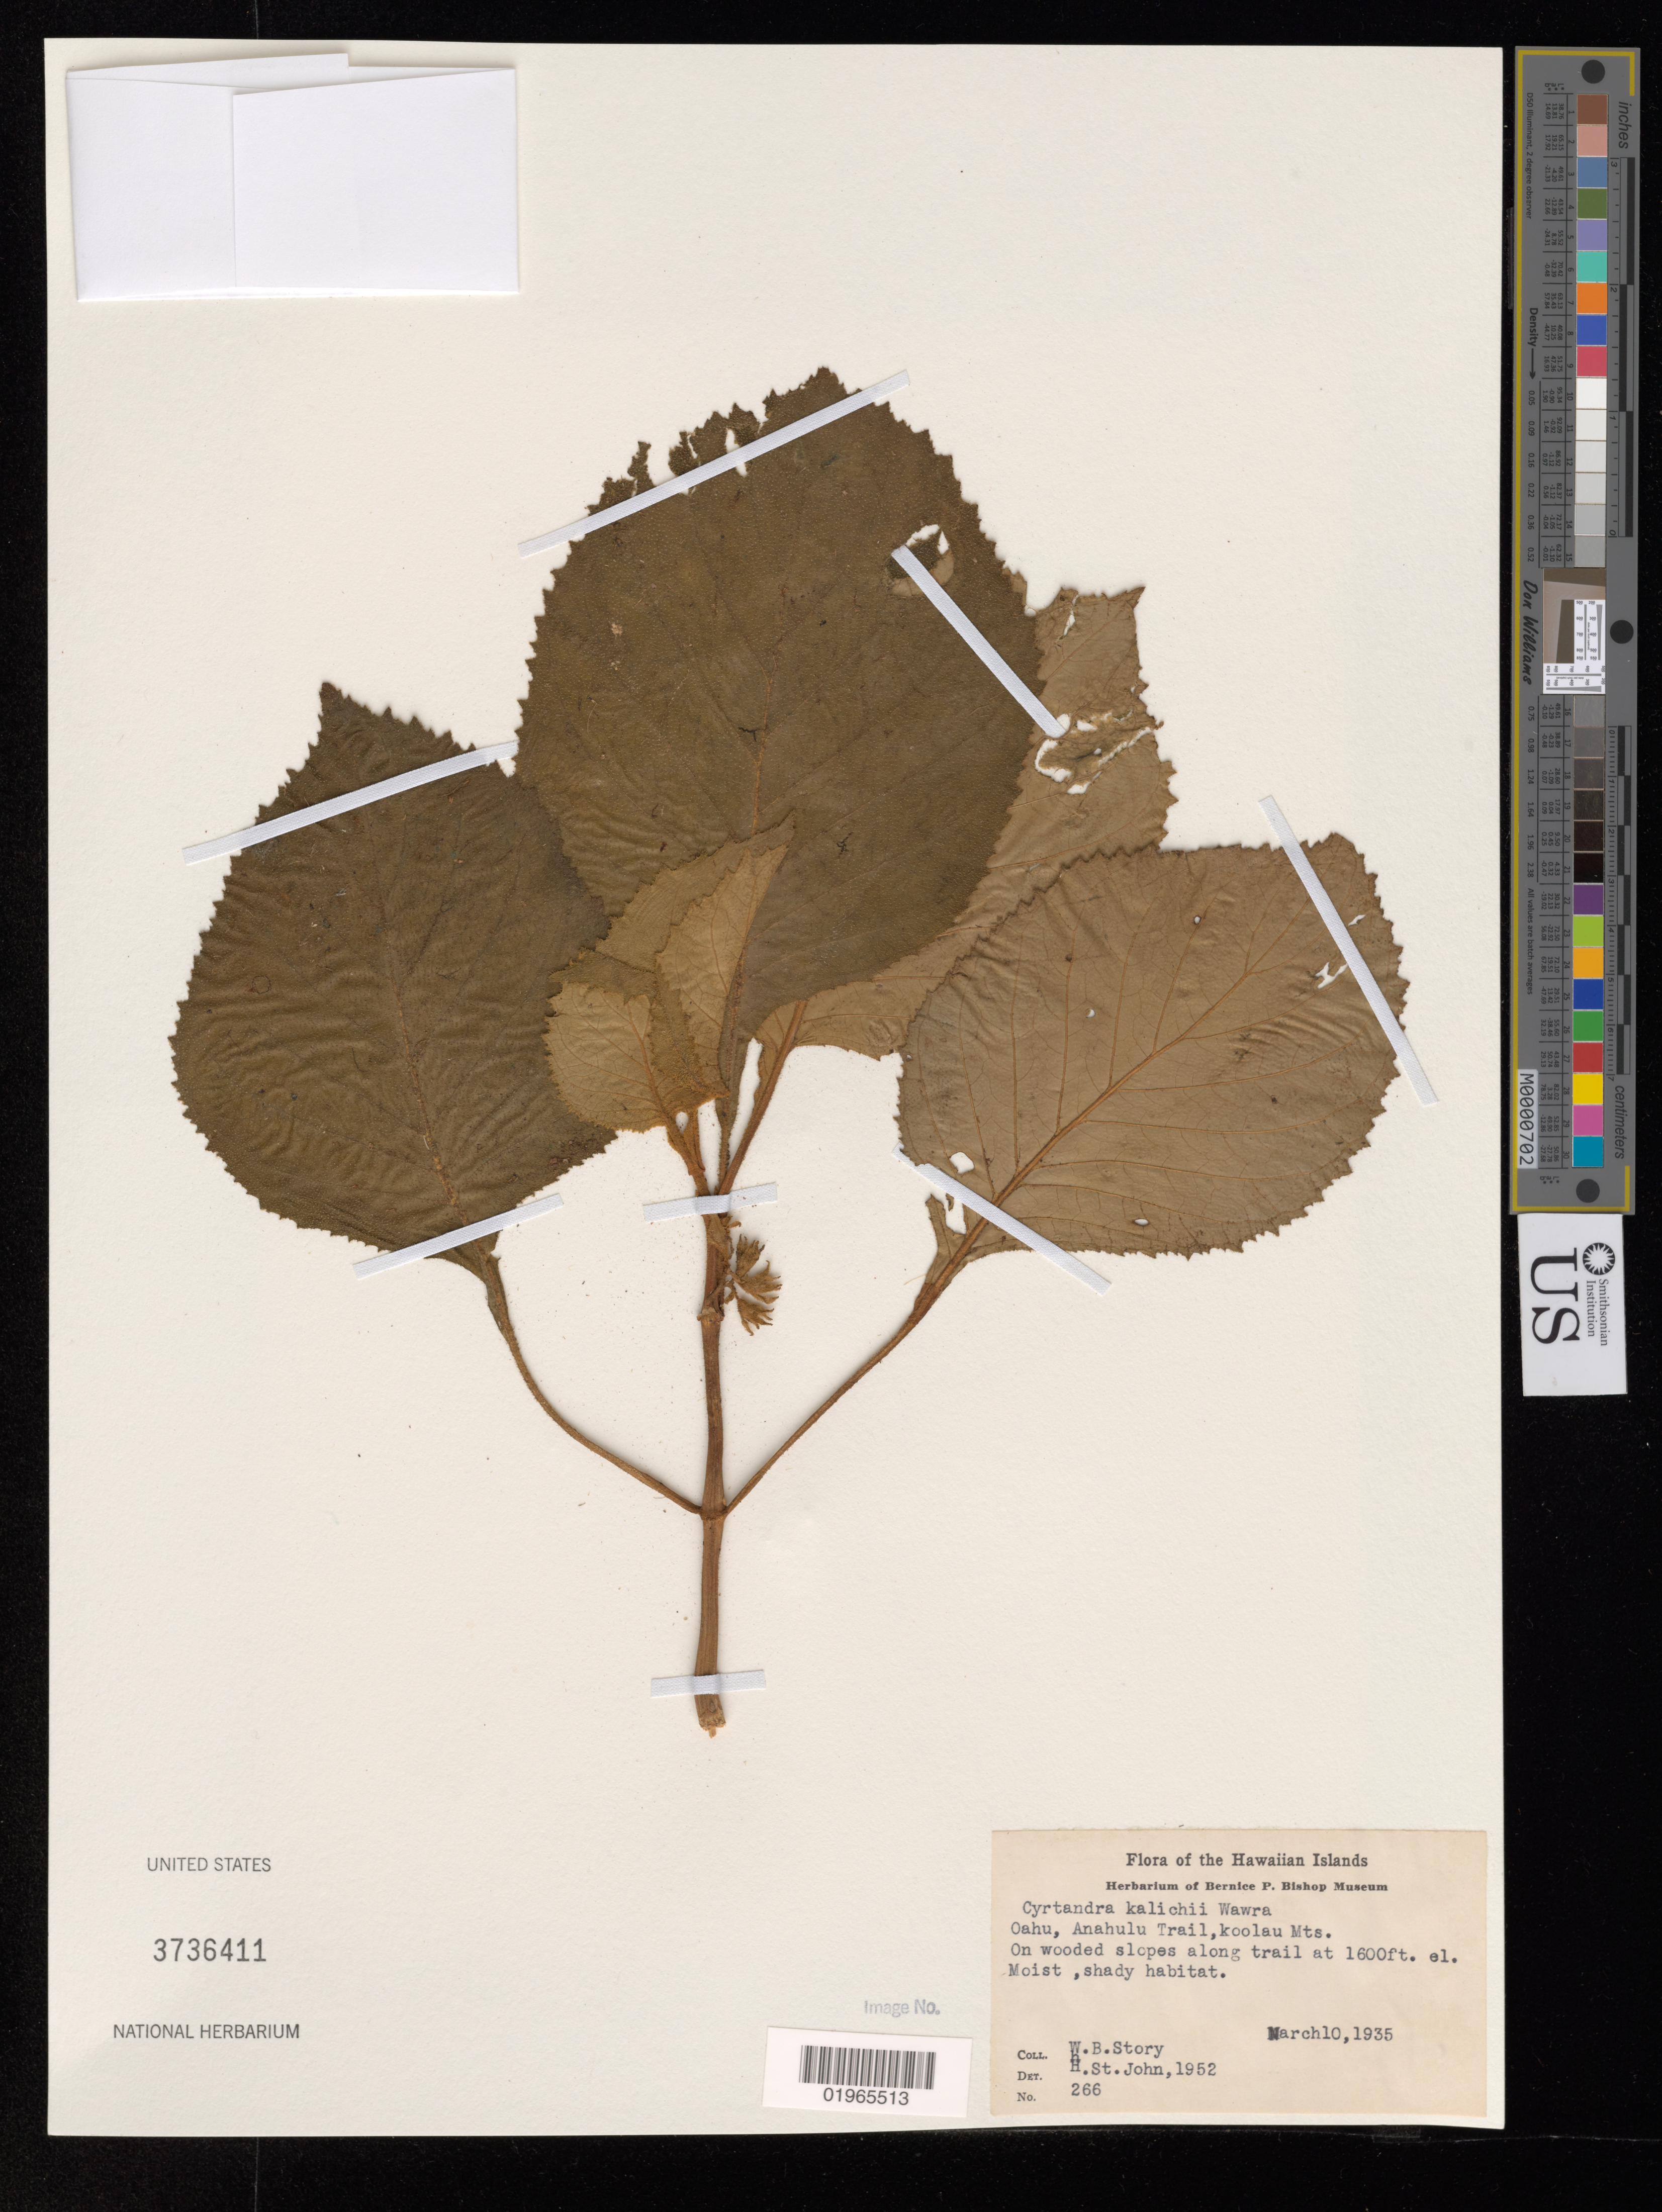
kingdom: Plantae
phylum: Tracheophyta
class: Magnoliopsida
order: Lamiales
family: Gesneriaceae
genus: Cyrtandra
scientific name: Cyrtandra kalichii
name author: Wawra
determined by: St. John, H.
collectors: W. Storey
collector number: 266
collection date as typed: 10 Mar 1935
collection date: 1935-03-10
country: United States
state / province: Hawaii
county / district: Honolulu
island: Oahu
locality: Anahulu Trail, Koolau Mts.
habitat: Moist, shady, wooded slopes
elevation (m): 488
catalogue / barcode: US 3736411